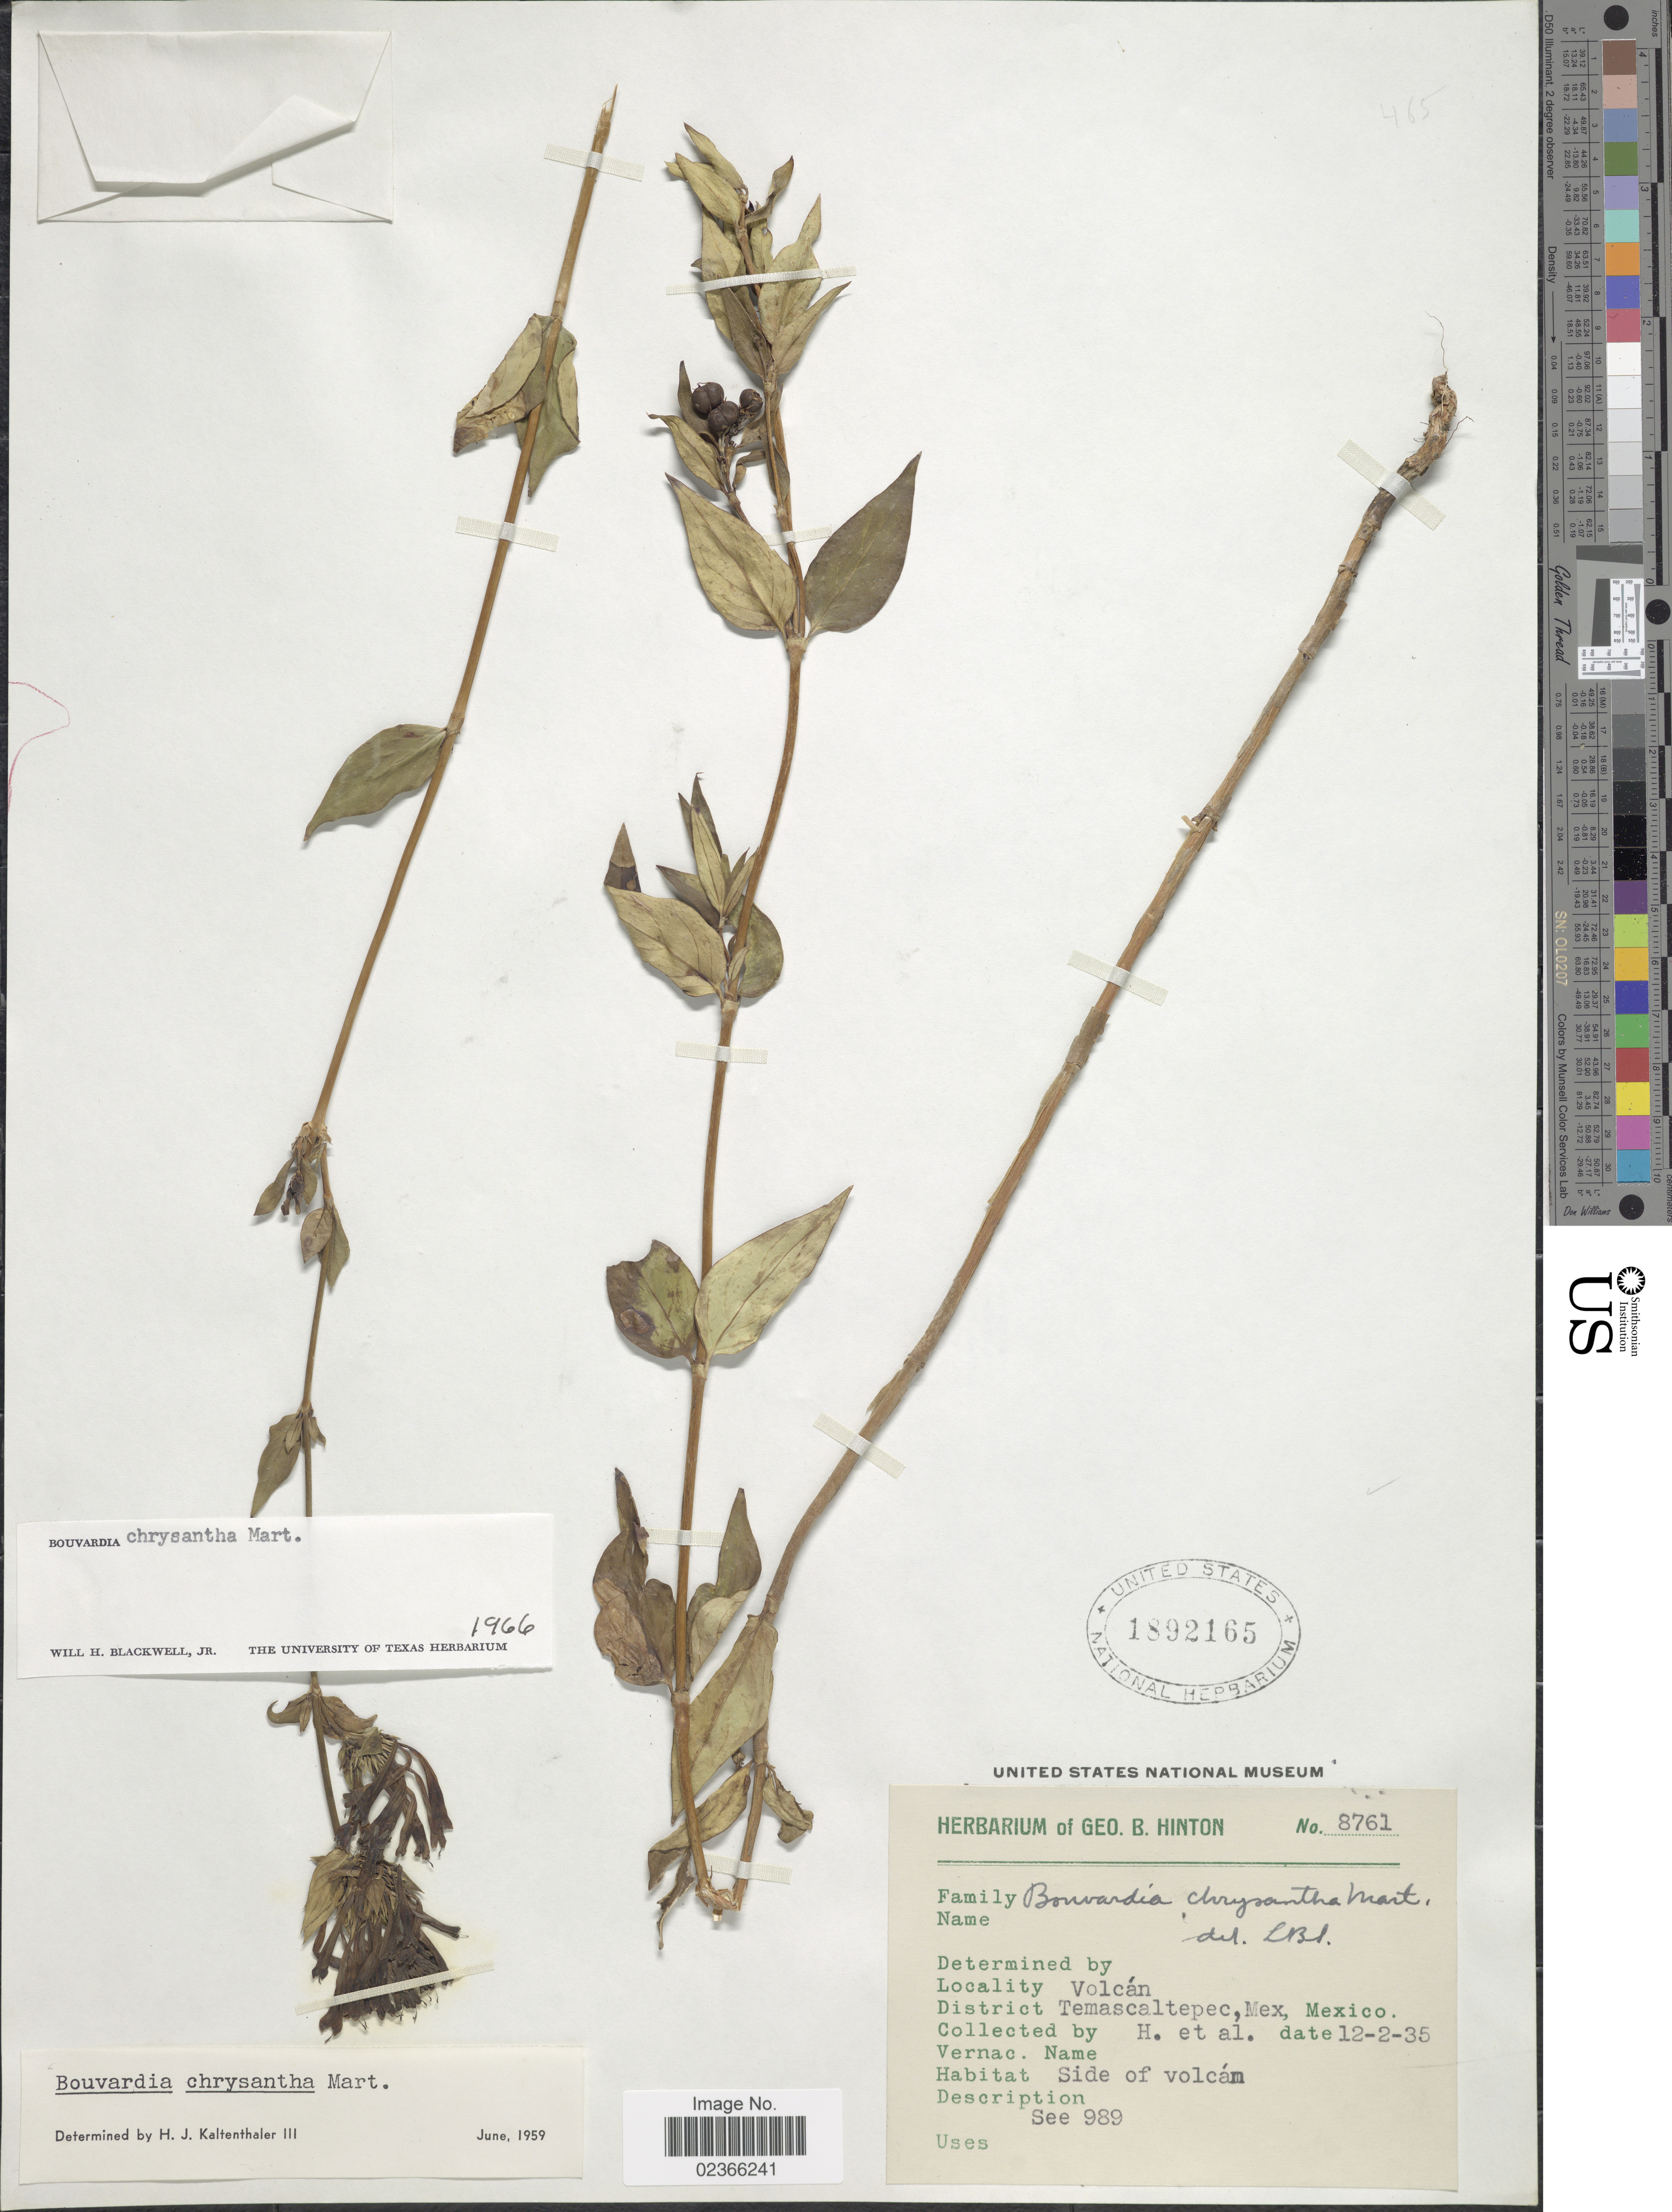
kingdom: Plantae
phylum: Tracheophyta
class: Magnoliopsida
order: Gentianales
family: Rubiaceae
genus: Bouvardia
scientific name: Bouvardia chrysantha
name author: Mart.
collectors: G. B. Hinton & et al.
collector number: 8761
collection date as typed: Transcribed d/m/y: 12/2/35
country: Mexico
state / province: México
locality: Volcan, Temascaltepec, Mex. Mexico.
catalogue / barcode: US 1892165